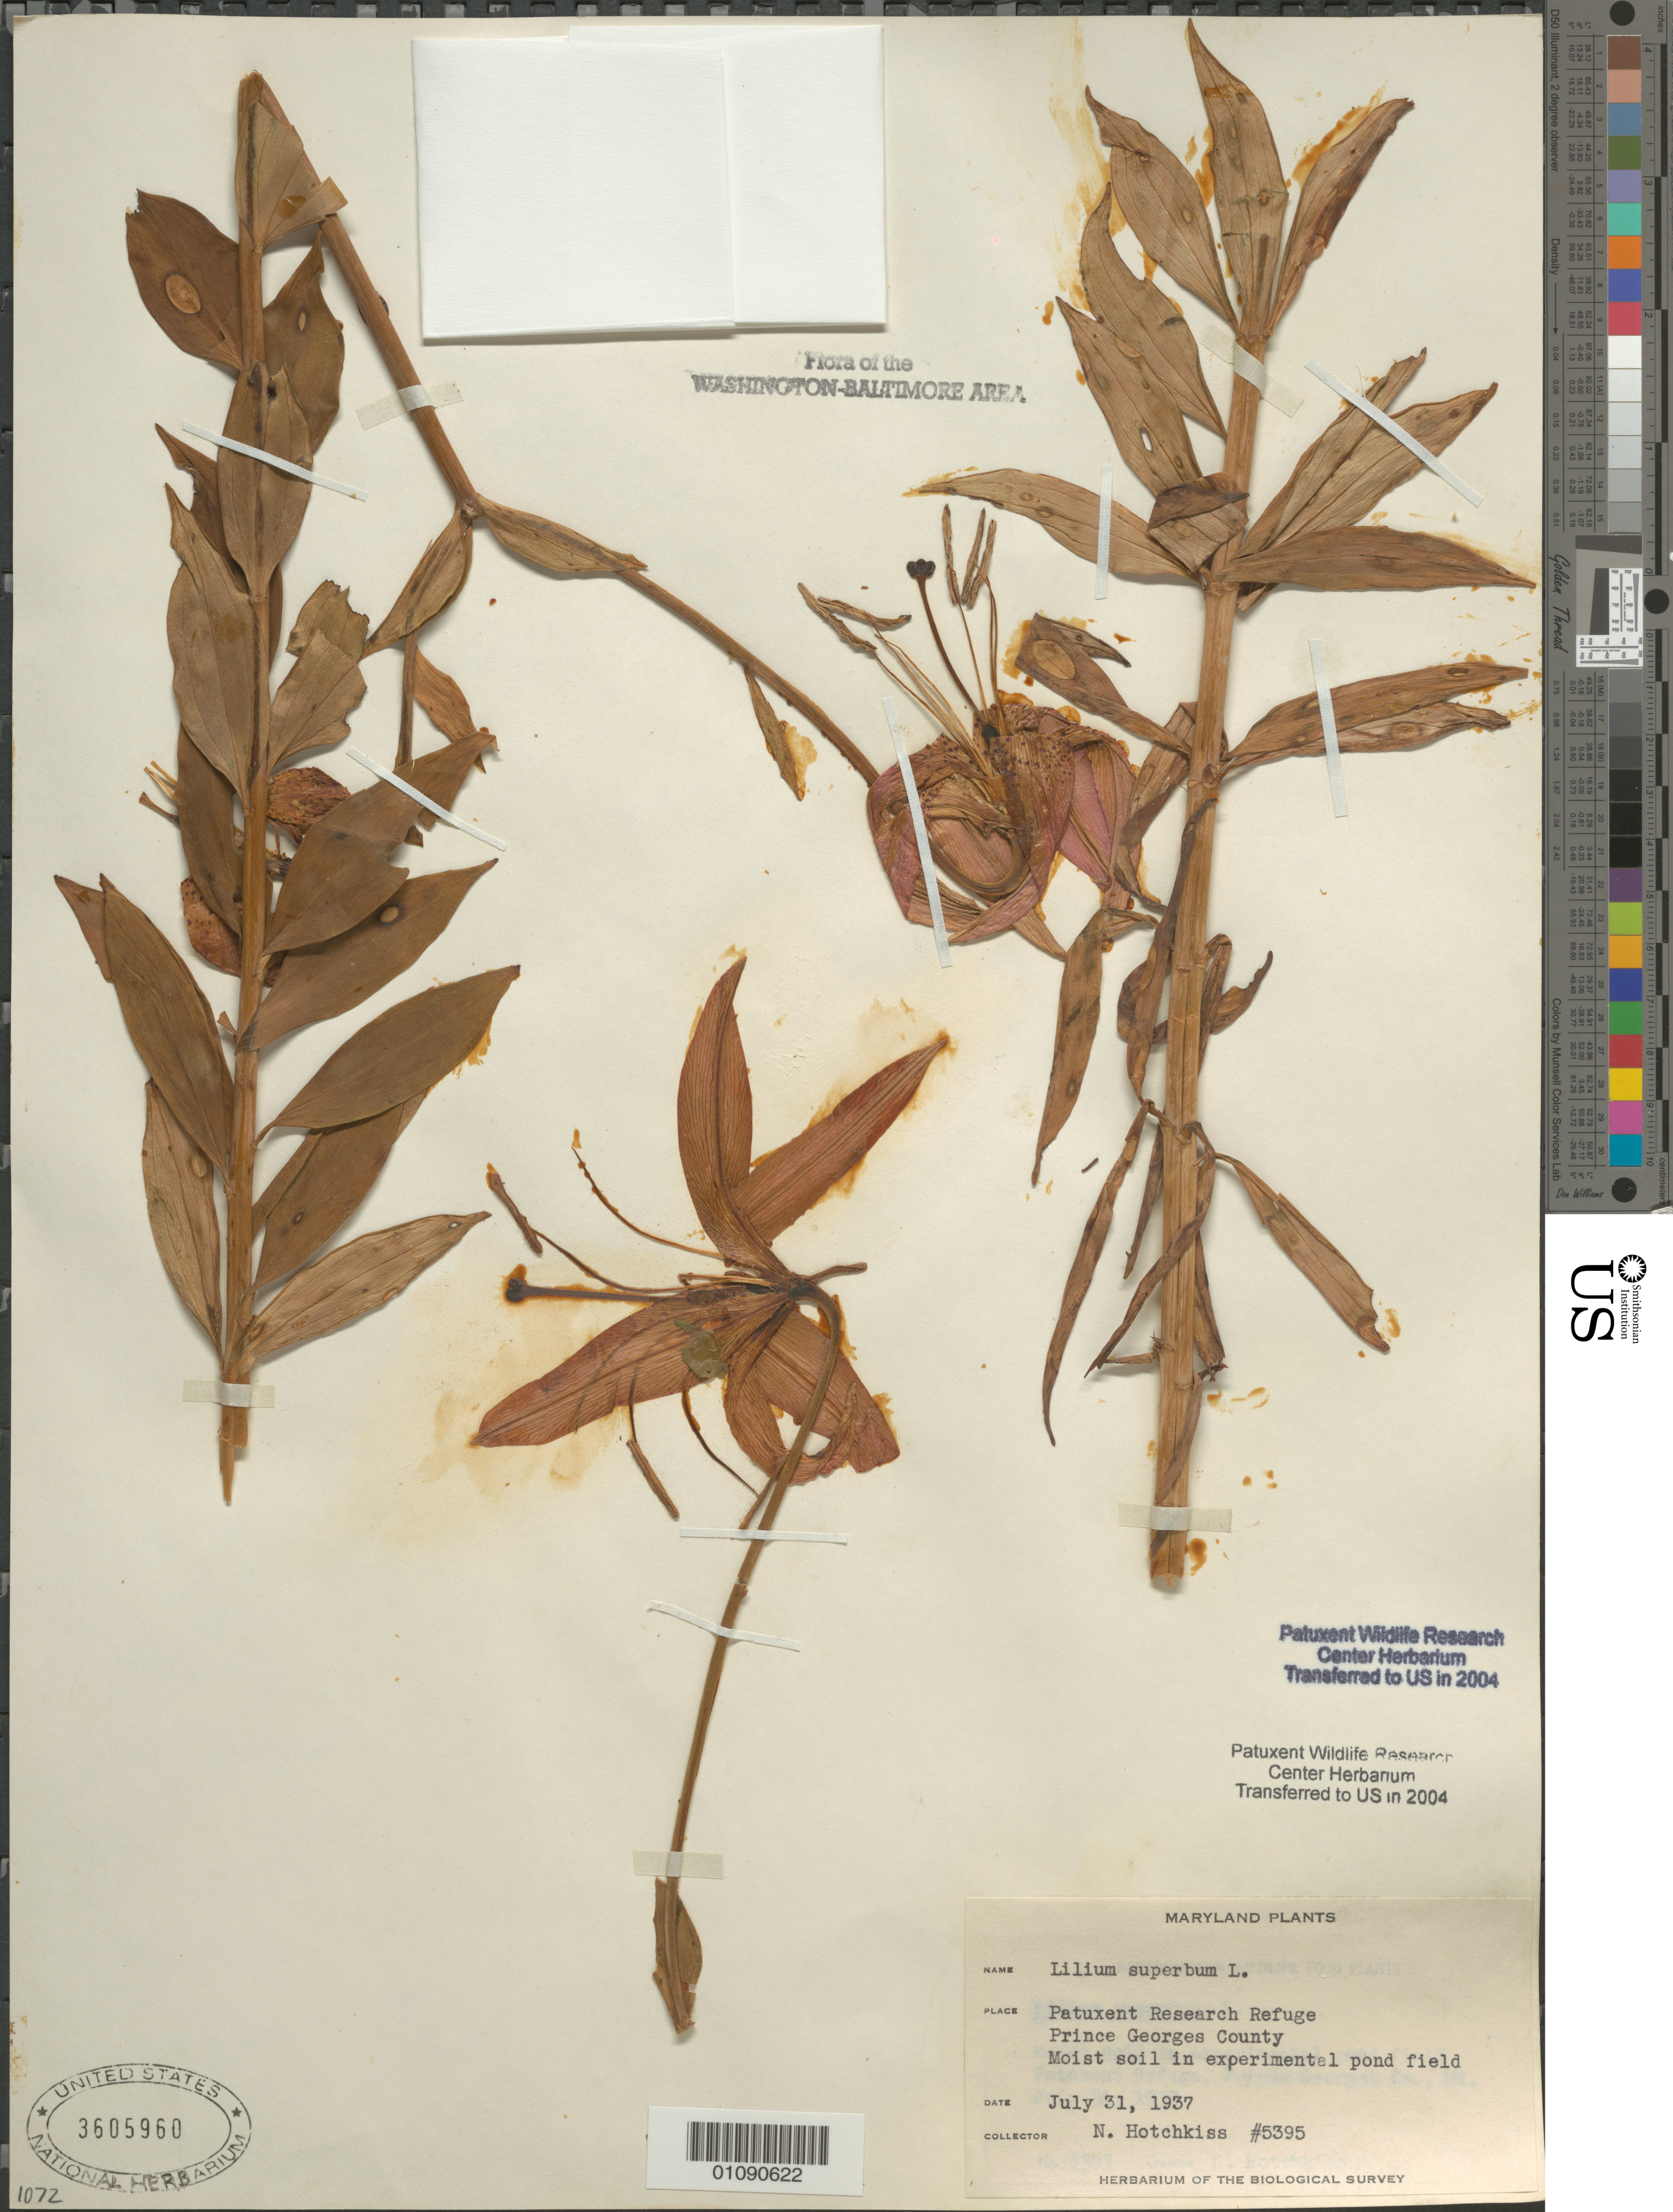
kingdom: Plantae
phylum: Tracheophyta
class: Liliopsida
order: Liliales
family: Liliaceae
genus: Lilium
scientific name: Lilium superbum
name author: L.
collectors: N. Hotchkiss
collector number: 5395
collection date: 1937-07-31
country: United States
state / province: Maryland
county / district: Prince George's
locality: Patuxent Wildlife Refuge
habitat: Moist soil in experimental pond field.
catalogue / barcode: US 3605960